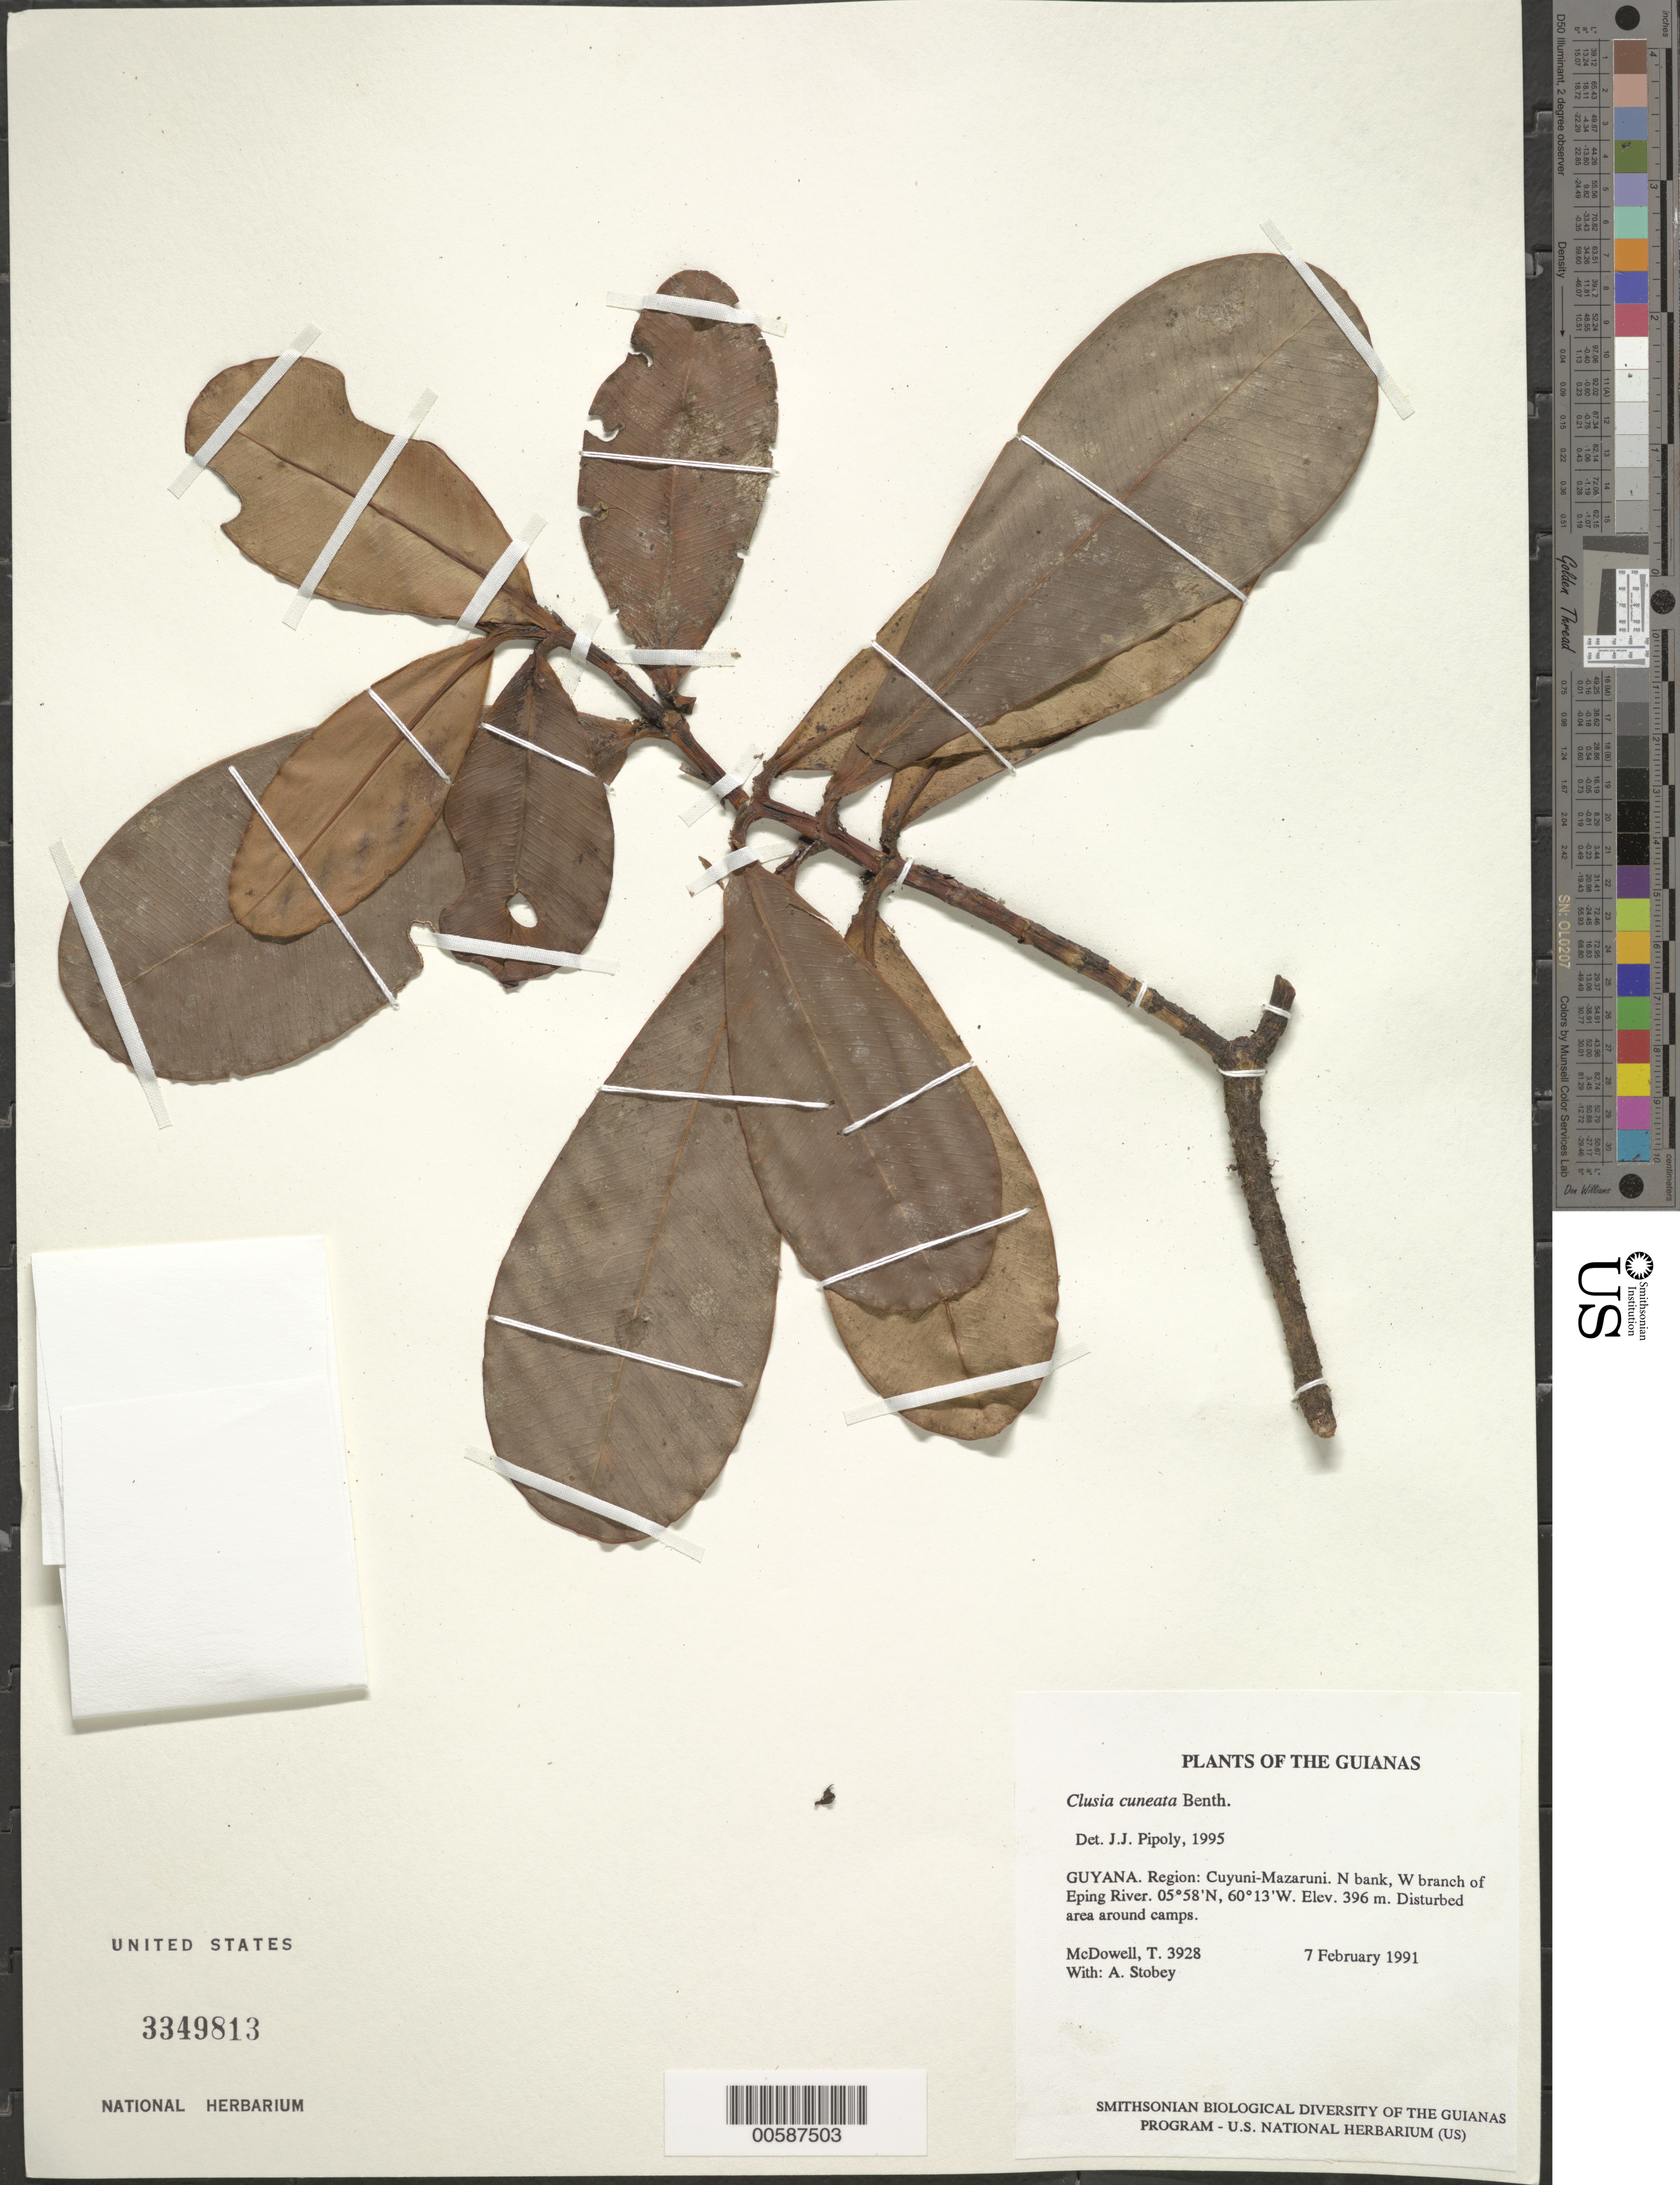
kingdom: Plantae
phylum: Tracheophyta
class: Magnoliopsida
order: Malpighiales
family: Clusiaceae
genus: Clusia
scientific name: Clusia cuneata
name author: Benth.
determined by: Pipoly, J. J., III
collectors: T. McDowell & A. Stobey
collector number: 3928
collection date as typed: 7 February 1991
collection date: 1991-02-07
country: Guyana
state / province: Cuyuni-Mazaruni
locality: N bank, W branch of Eping River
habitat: Disturbed area around camps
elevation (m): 396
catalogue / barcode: US 3349813